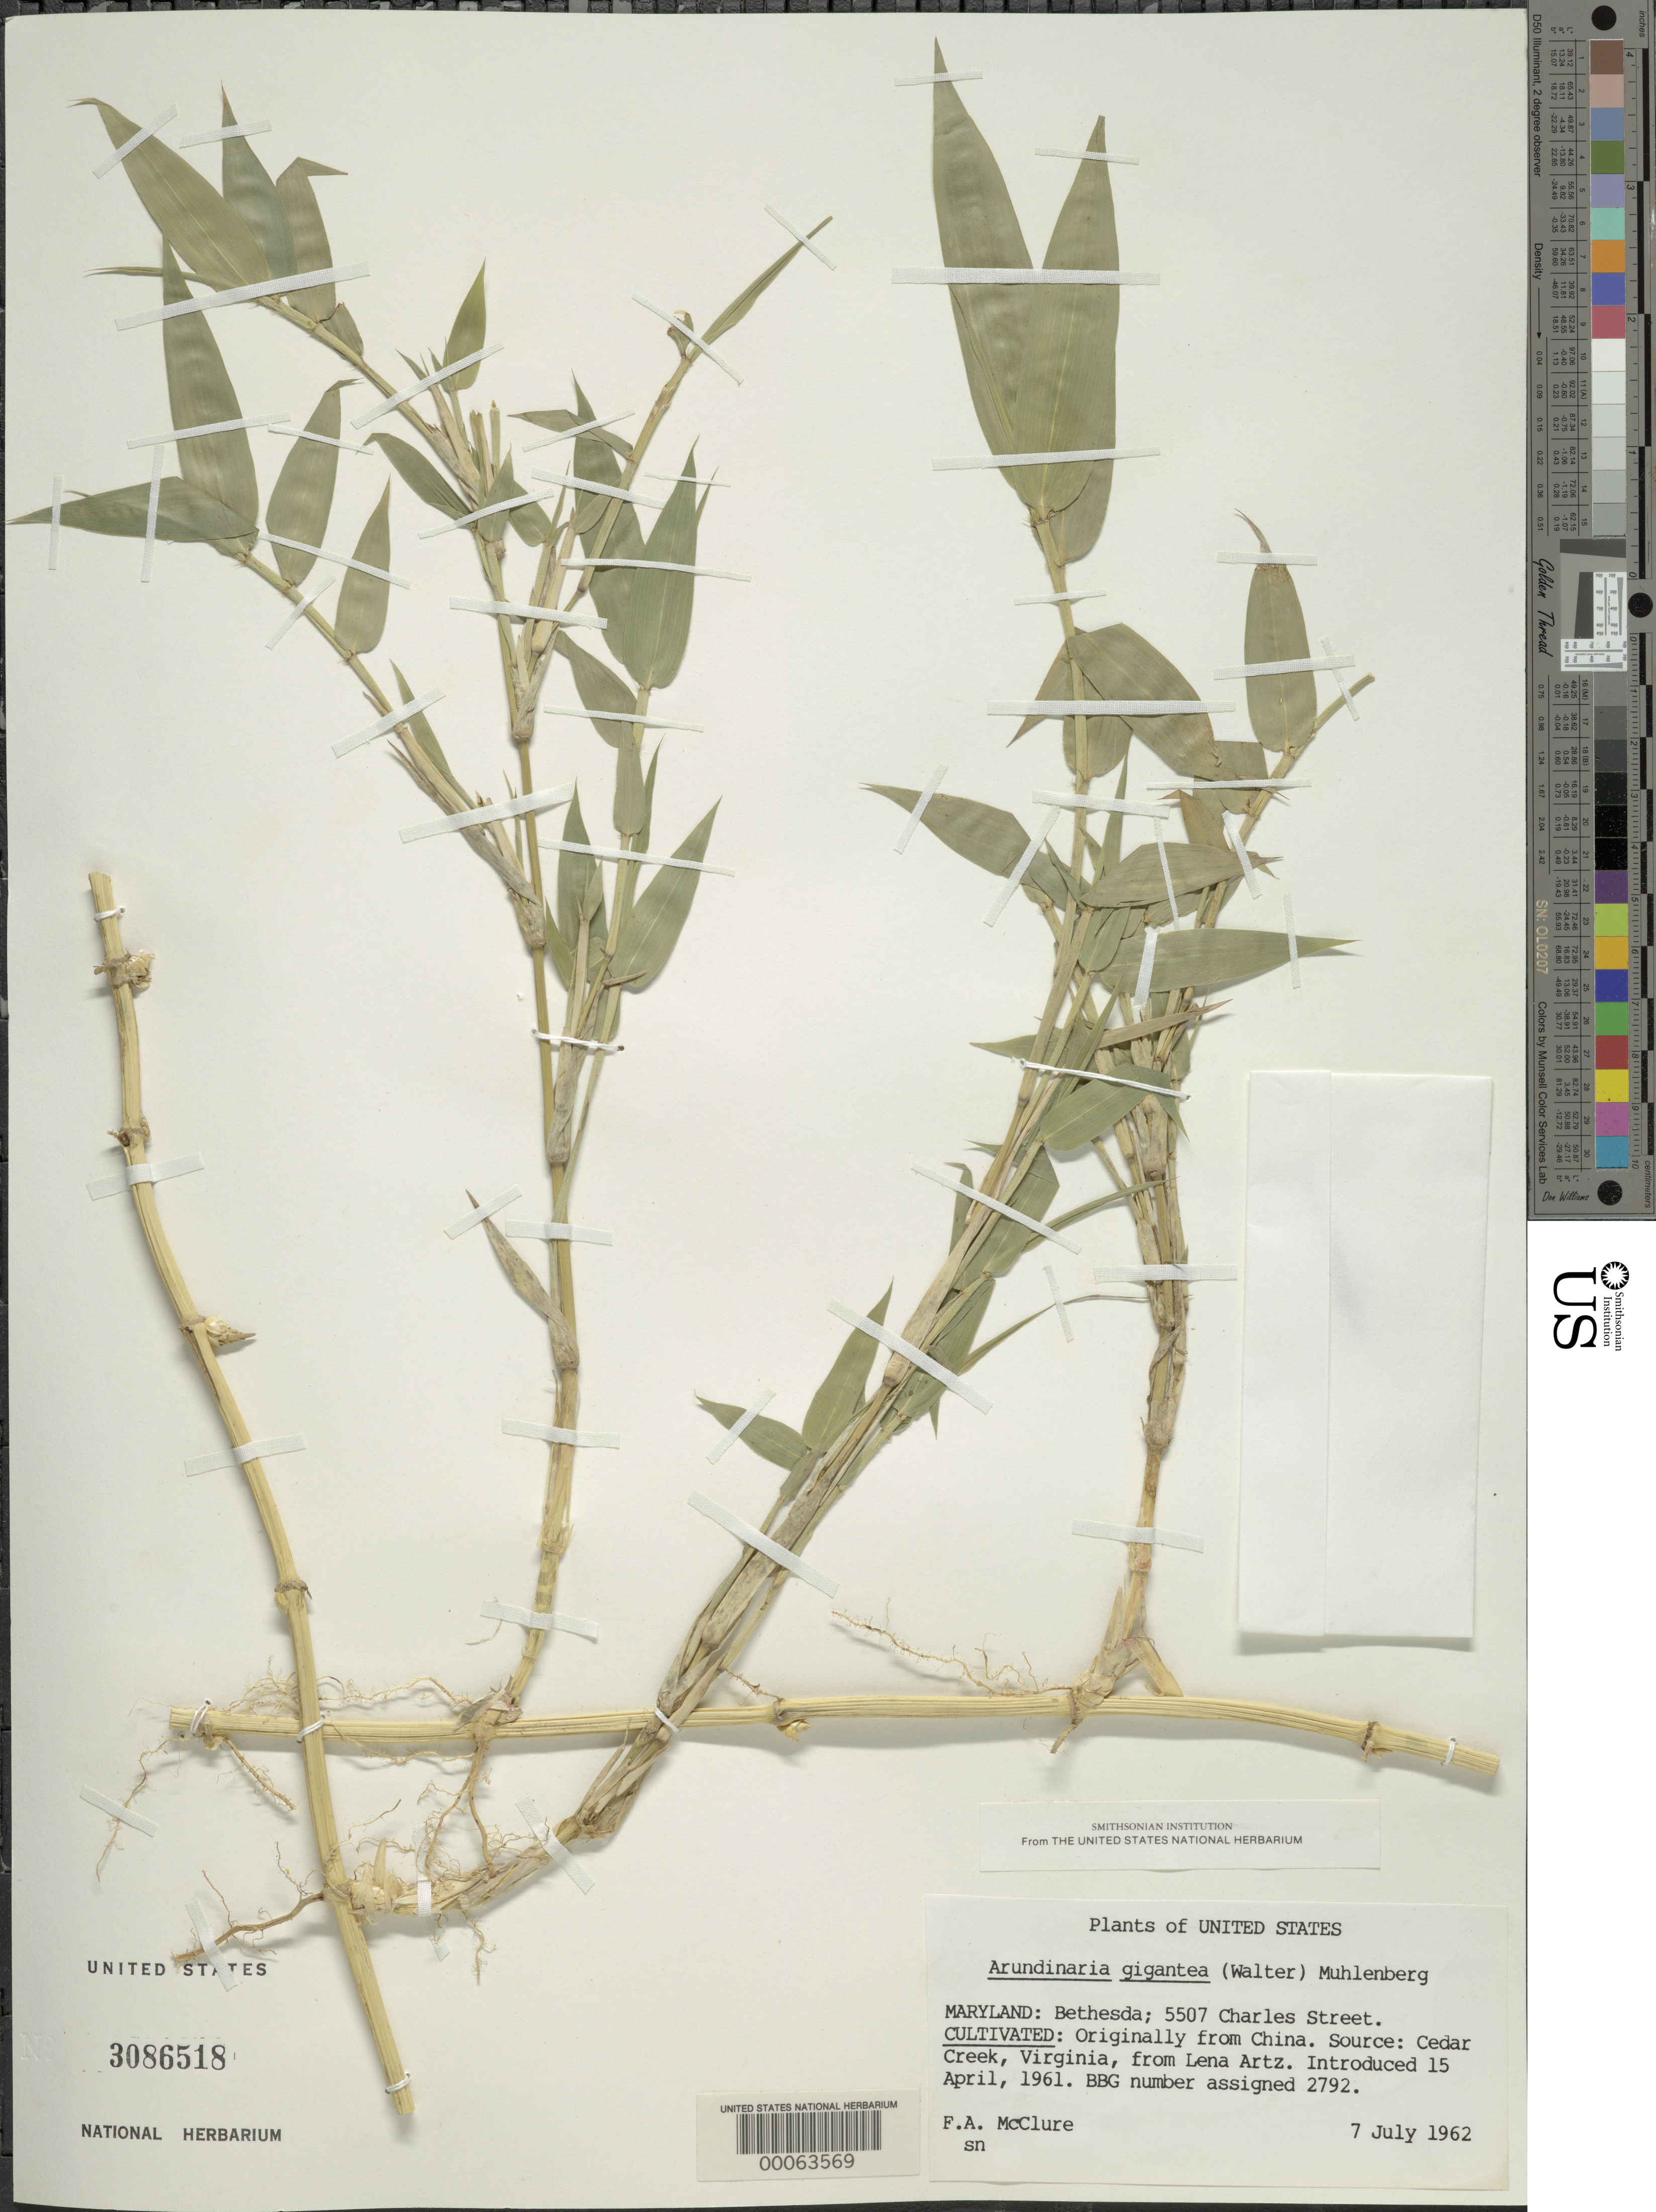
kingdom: Plantae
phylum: Tracheophyta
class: Liliopsida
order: Poales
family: Poaceae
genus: Arundinaria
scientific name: Arundinaria gigantea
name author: (Walter) Muhl.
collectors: F. A. McClure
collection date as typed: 07 Jul 1962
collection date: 1962-07-07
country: United States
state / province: Maryland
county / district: Montgomery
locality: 5507 Charles Street, Bethesda (McClure's garden)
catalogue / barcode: US 3086518